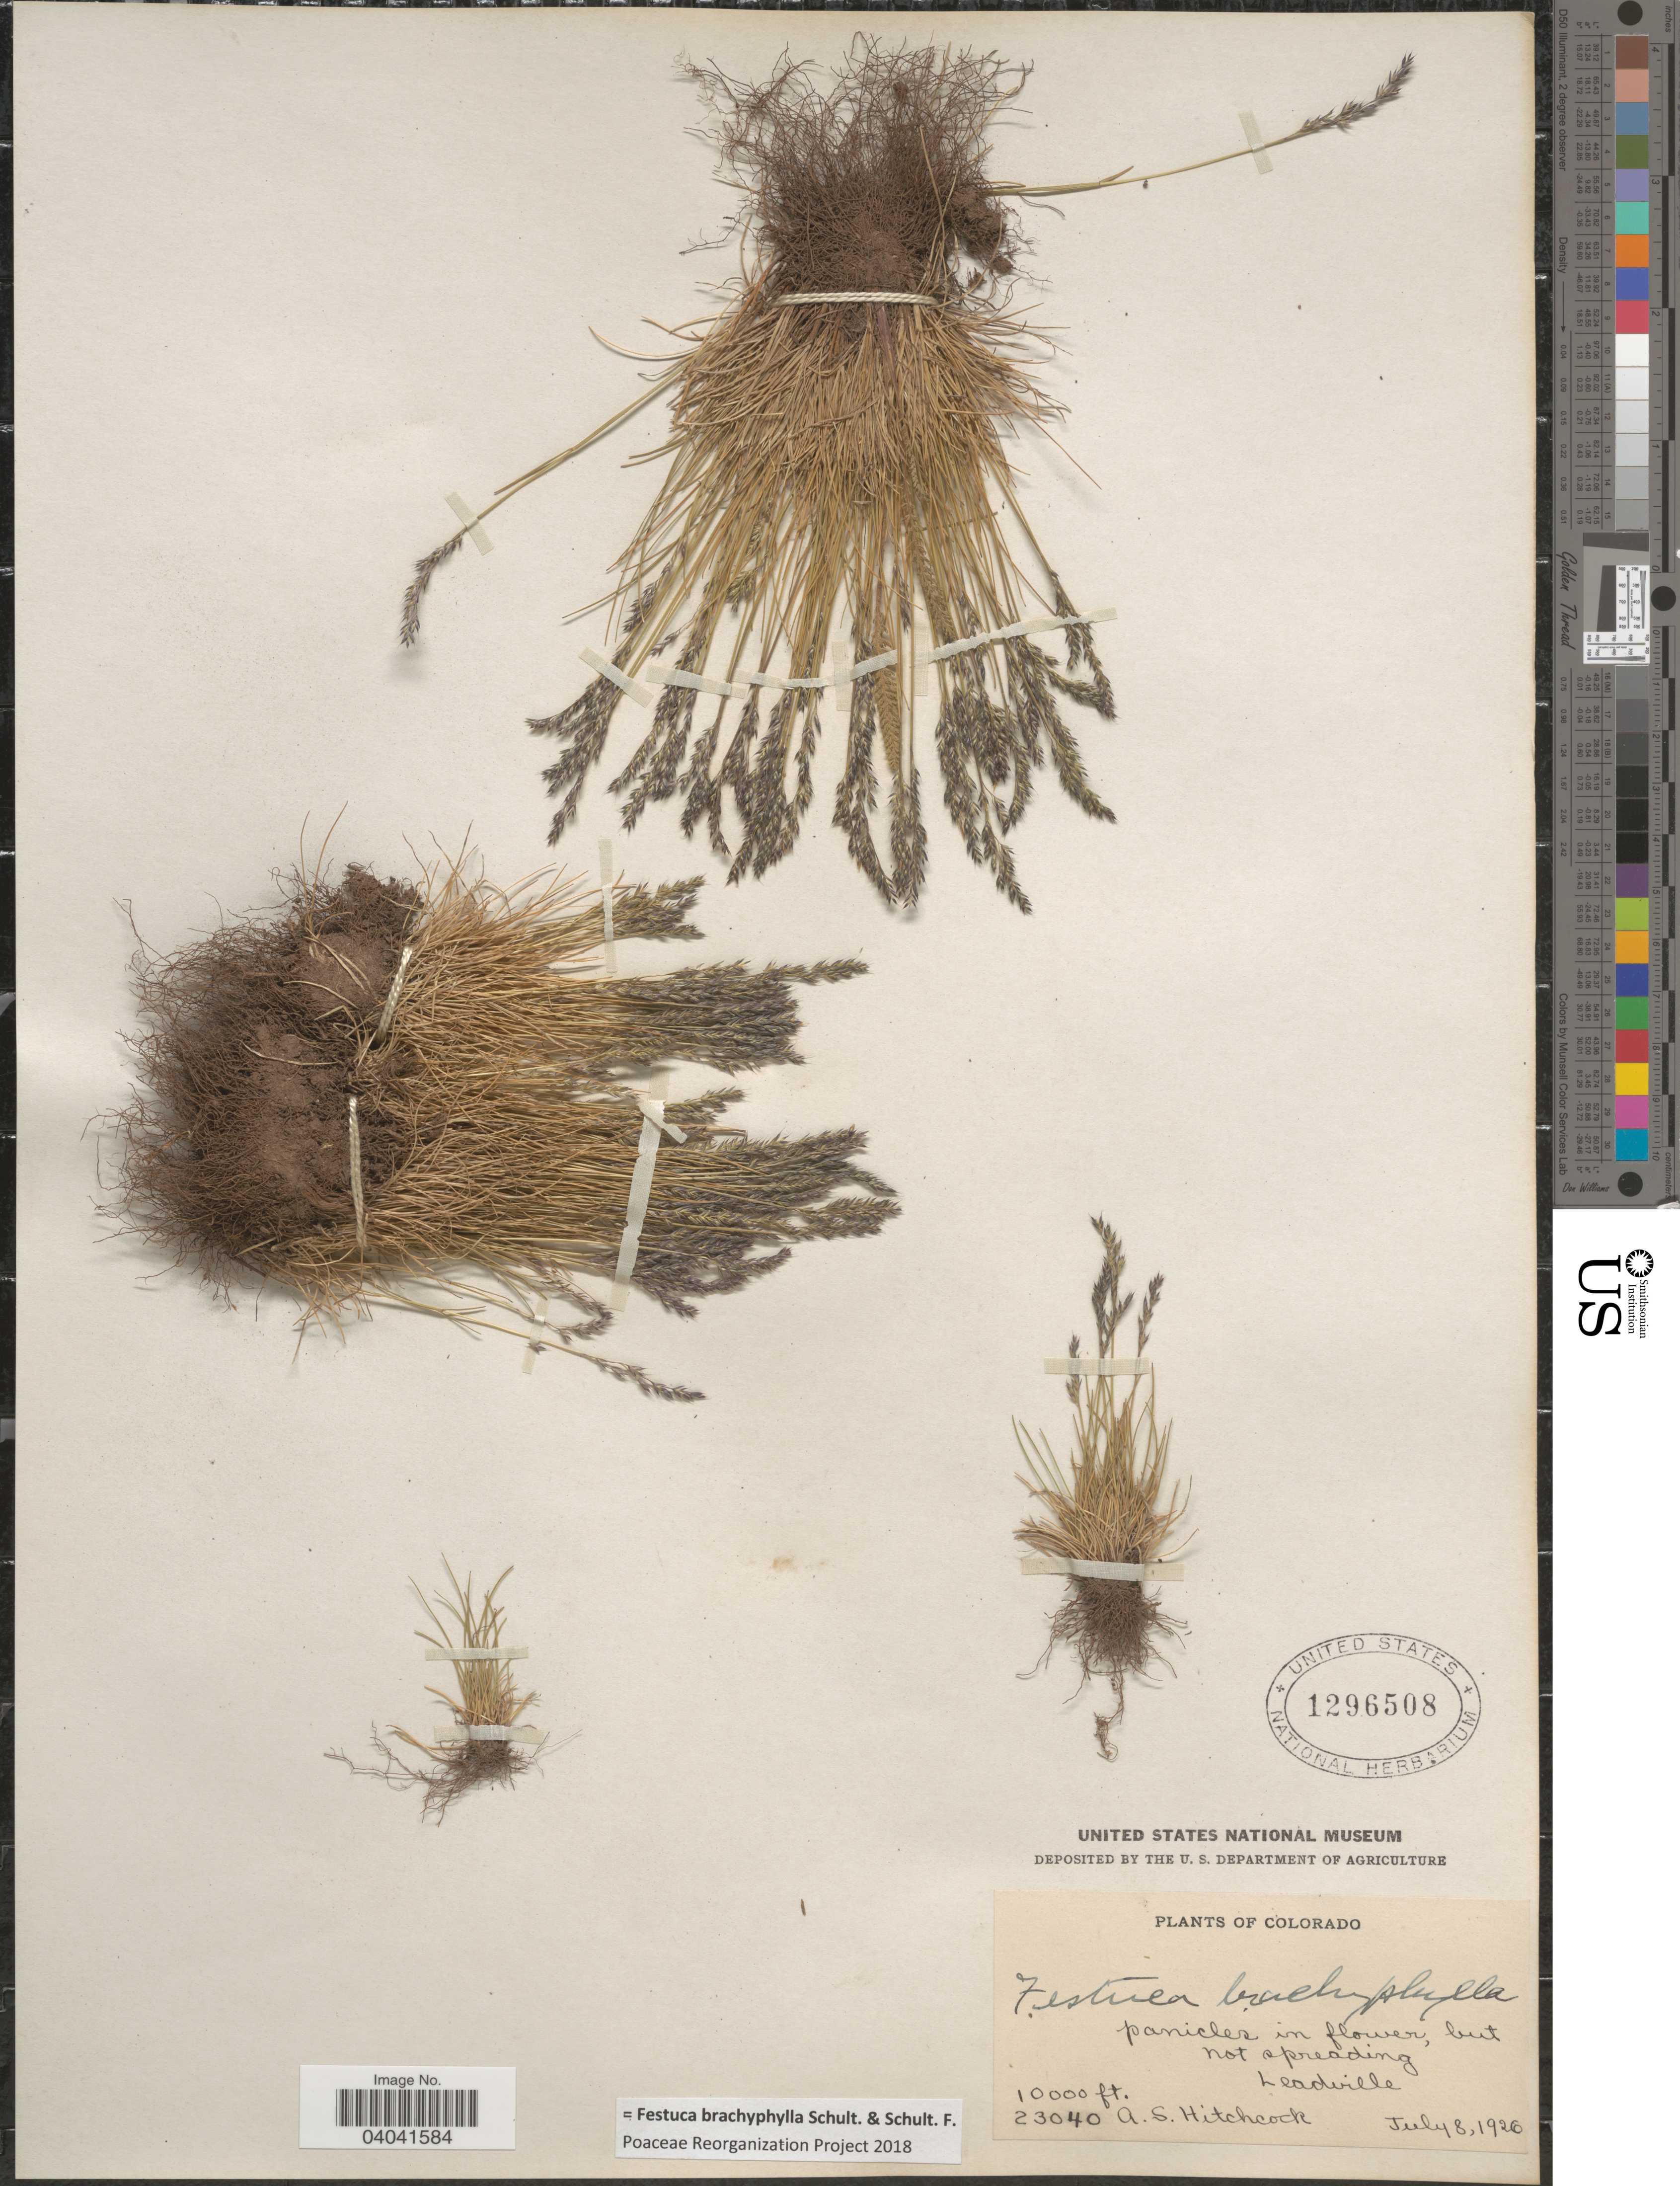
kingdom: Plantae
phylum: Tracheophyta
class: Liliopsida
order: Poales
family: Poaceae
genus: Festuca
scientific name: Festuca brachyphylla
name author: Schult. & Schult. f.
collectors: A. S. Hitchcock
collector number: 23040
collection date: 1926-07-08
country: United States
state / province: Colorado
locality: Leadville.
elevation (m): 3048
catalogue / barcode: US 1296508